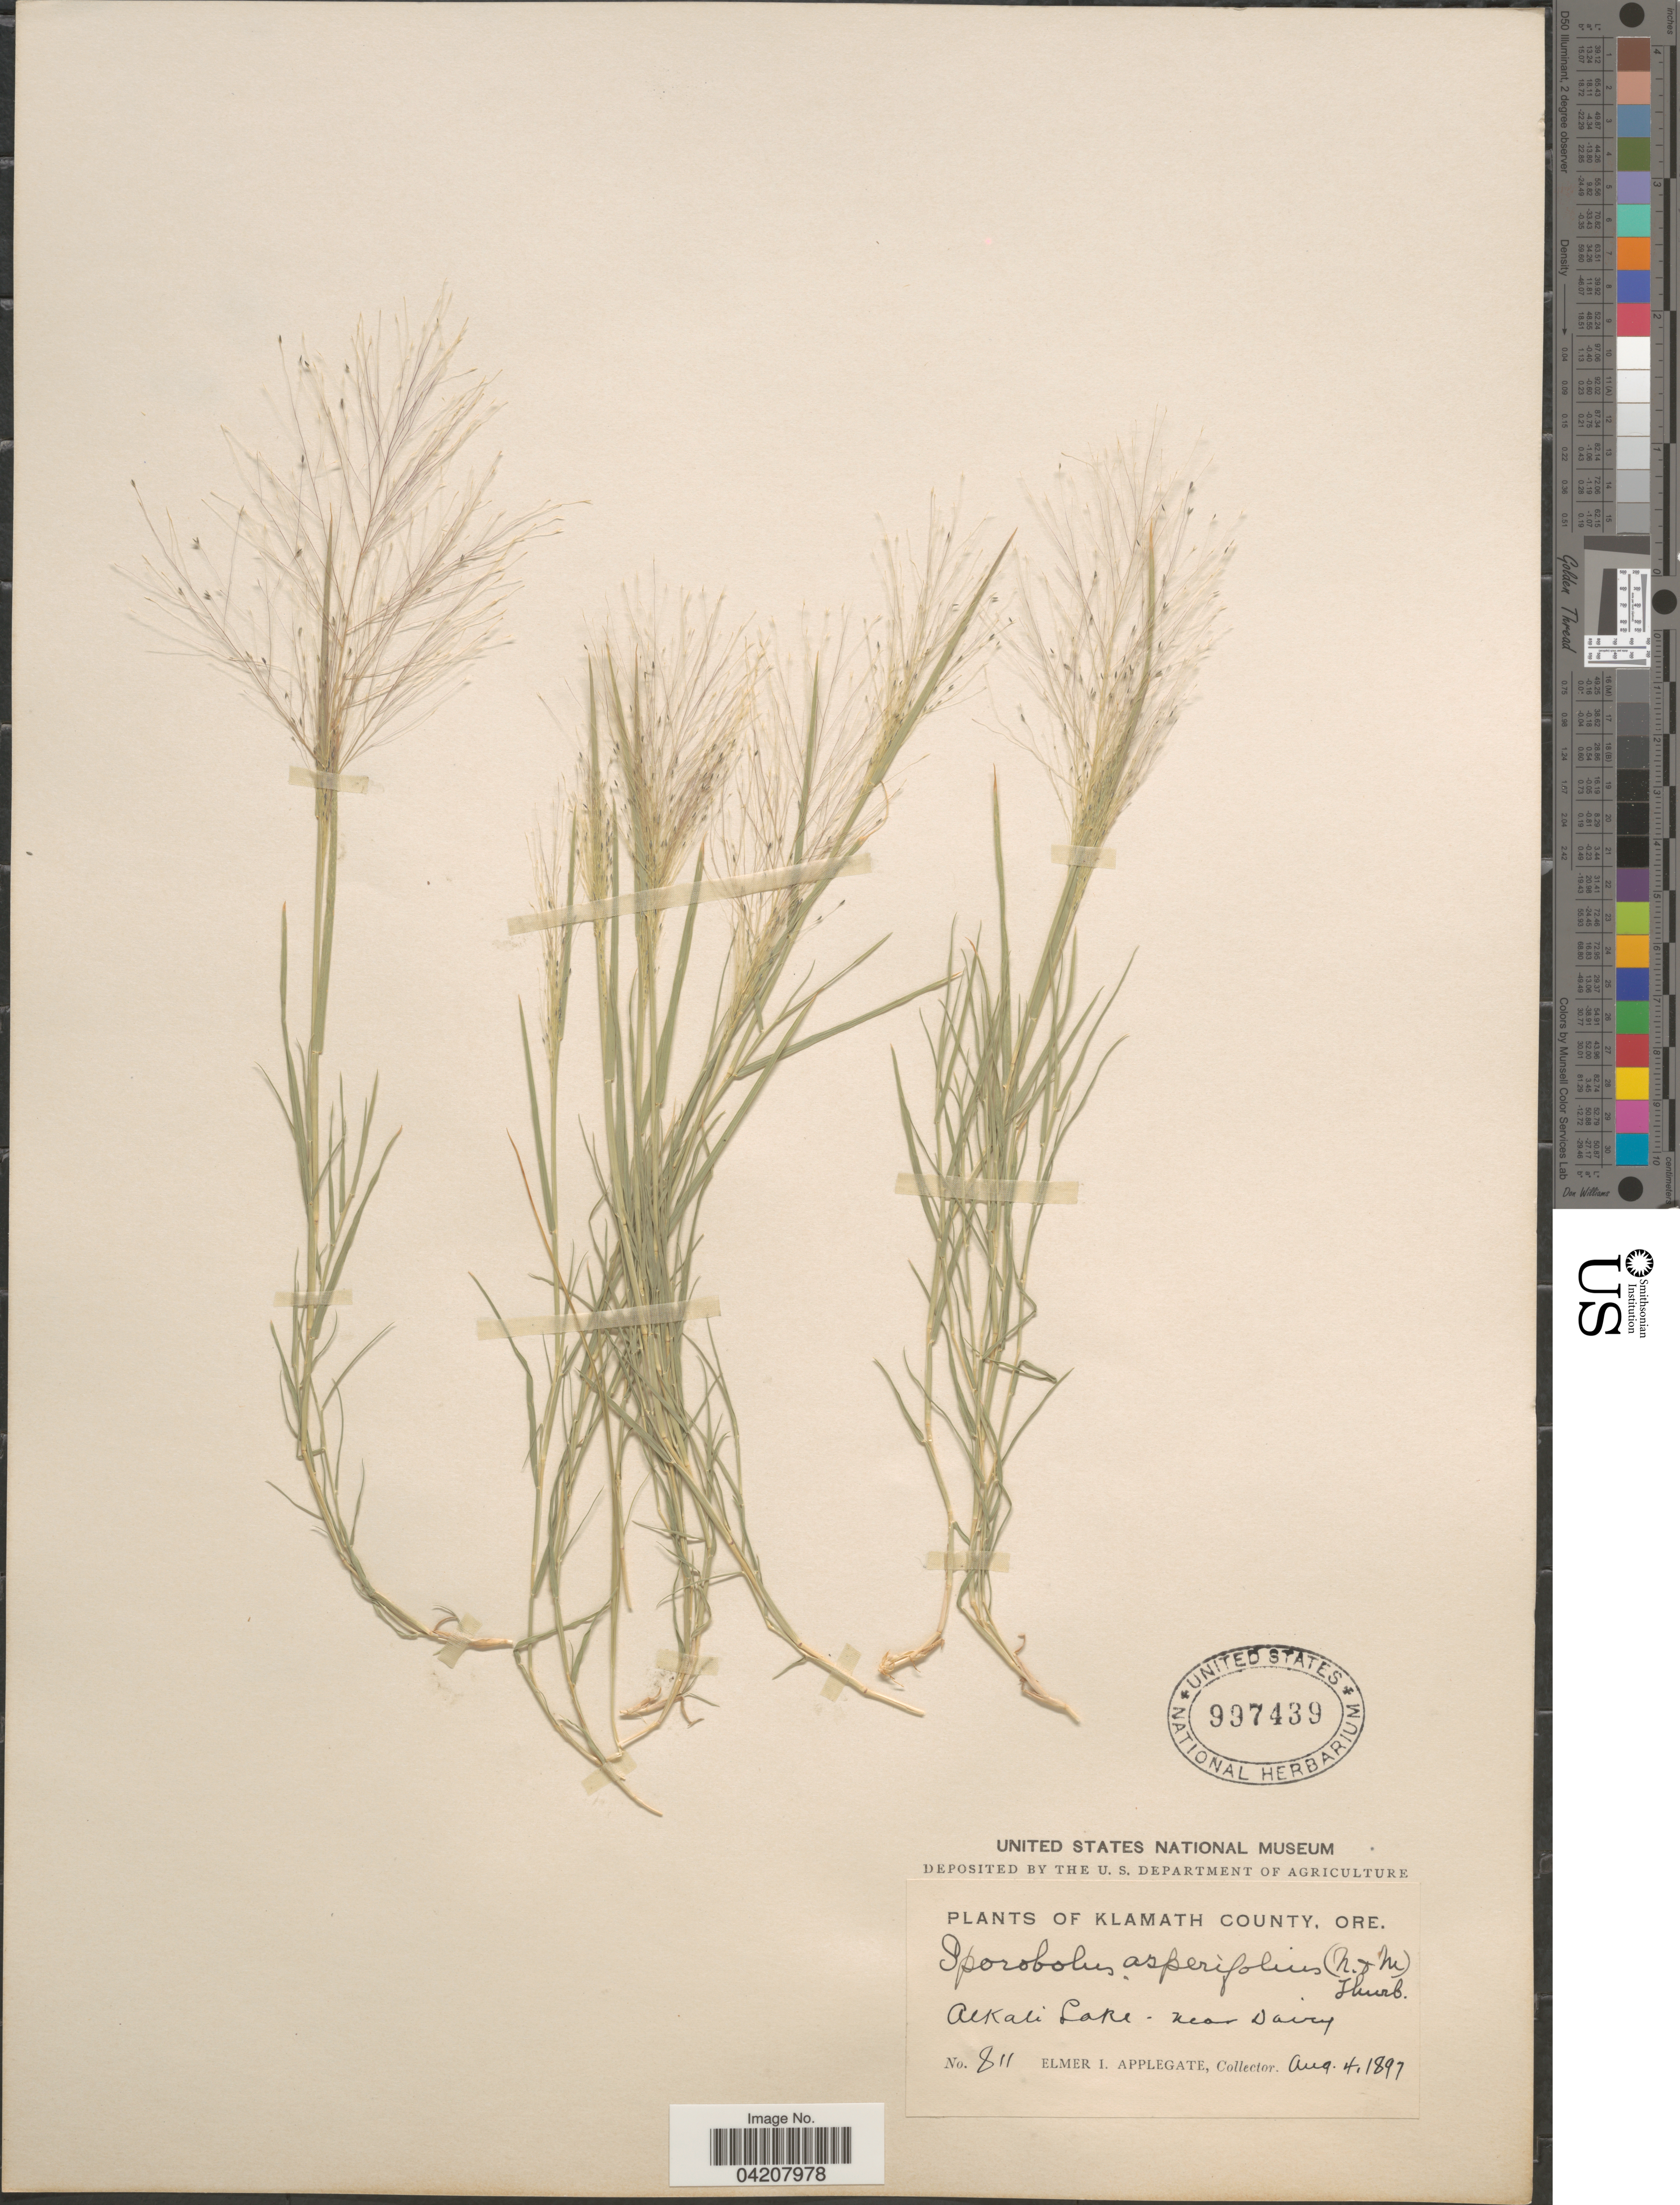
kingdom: Plantae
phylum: Tracheophyta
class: Liliopsida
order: Poales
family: Poaceae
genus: Muhlenbergia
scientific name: Muhlenbergia asperifolia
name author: (Nees & Meyen ex Trin.) Parodi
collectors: E. I. Applegate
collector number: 811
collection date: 1897-08-04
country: United States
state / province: Oregon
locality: Klamath County. Alkali Lake. Near Dairy.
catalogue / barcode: US 997439